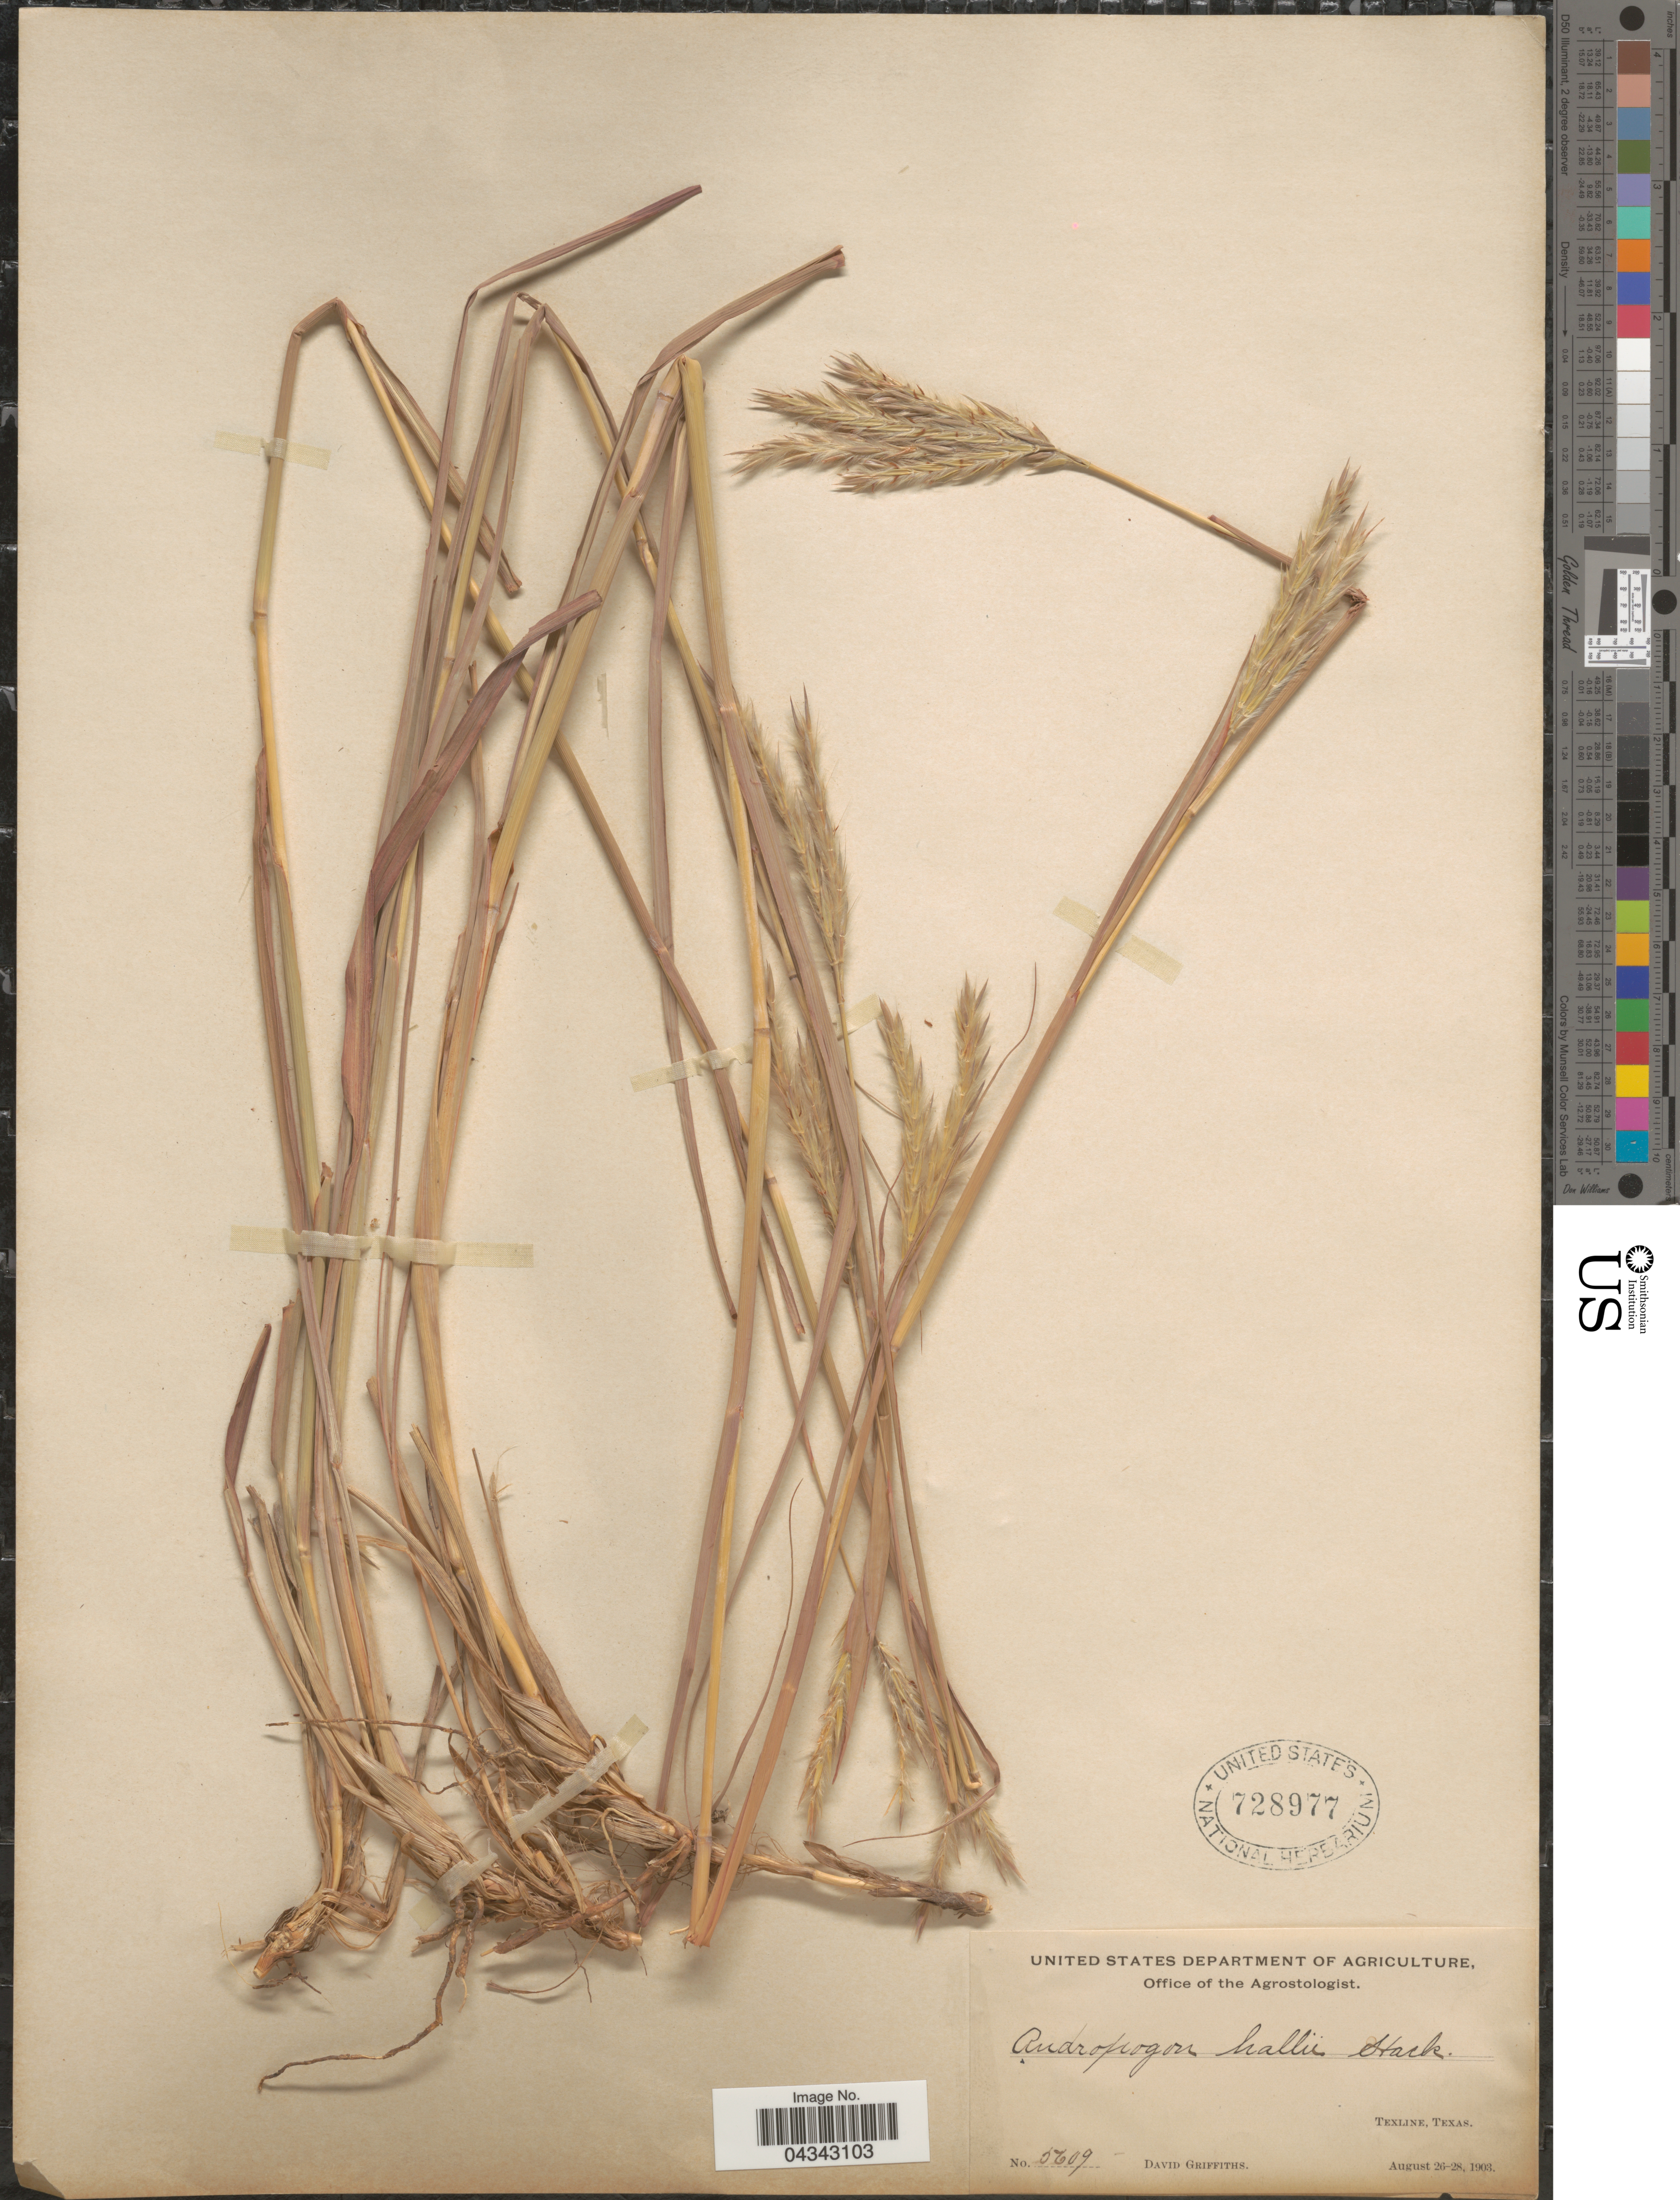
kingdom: Plantae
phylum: Tracheophyta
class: Liliopsida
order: Poales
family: Poaceae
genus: Andropogon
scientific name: Andropogon gerardii subsp. hallii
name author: (Hack.) Wipff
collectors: D. Griffiths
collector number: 5609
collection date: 1903-08-26/1903-08-28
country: United States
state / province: Texas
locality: Texline.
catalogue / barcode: US 728977